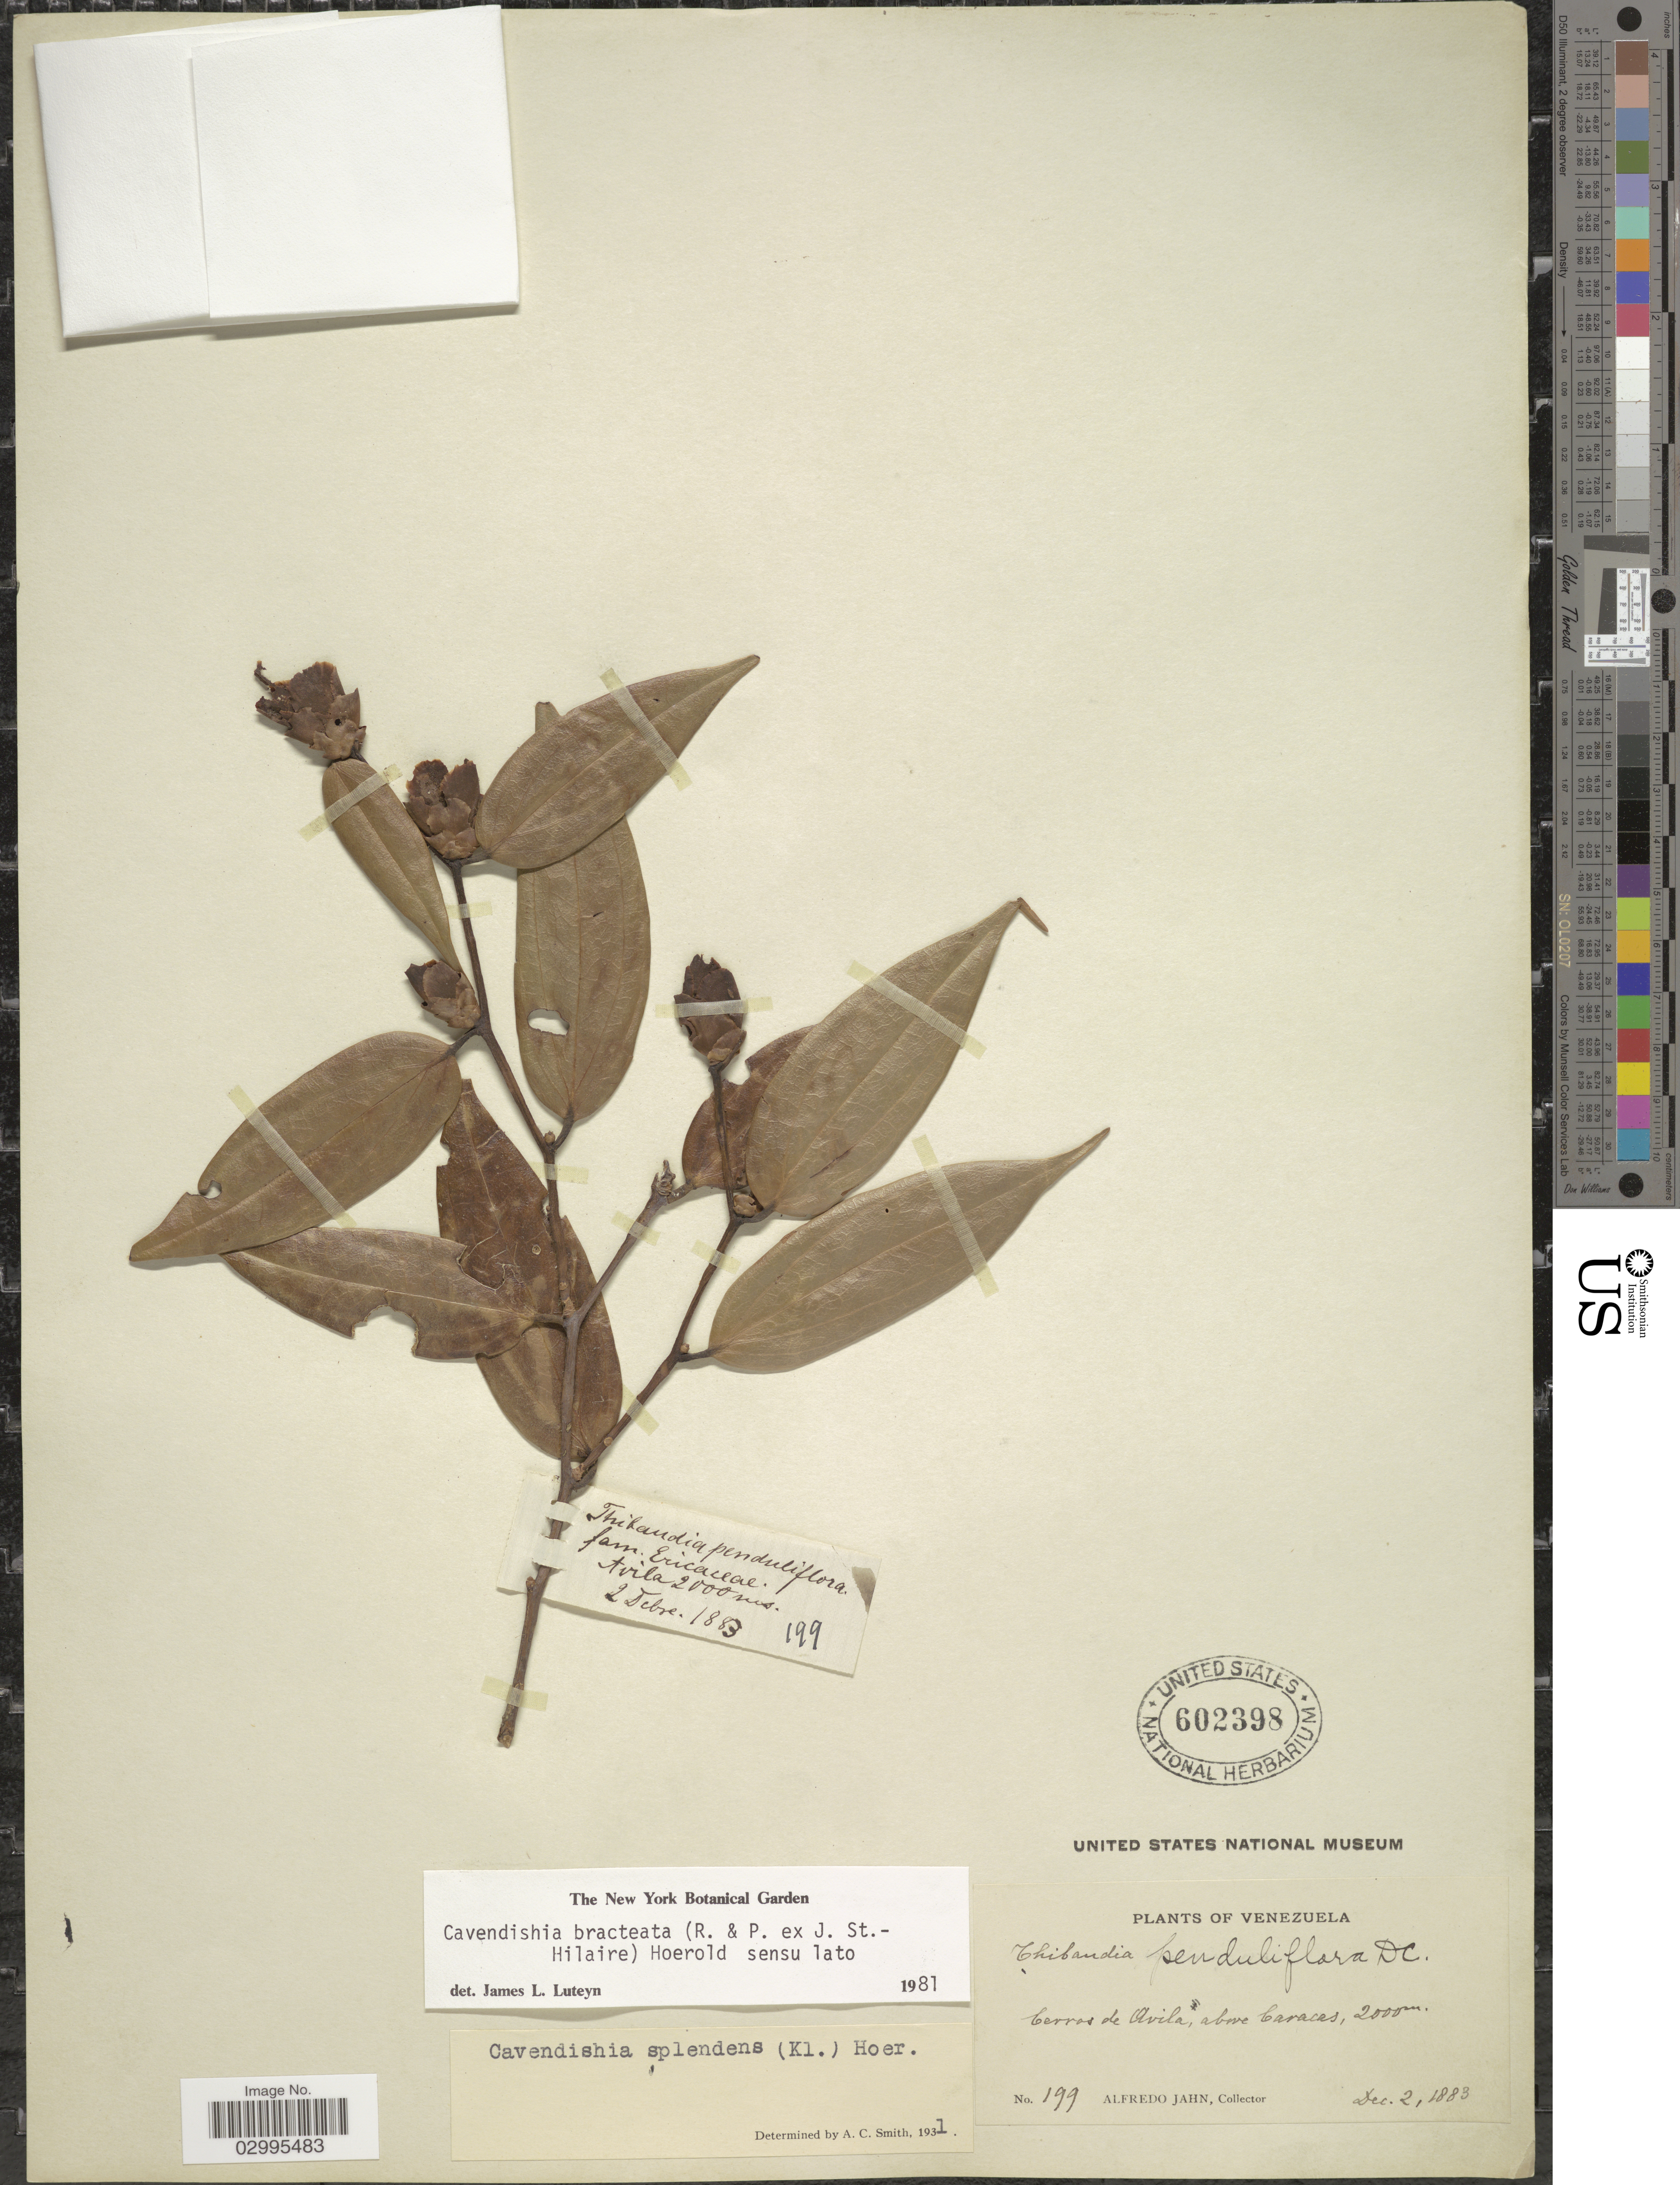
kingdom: Plantae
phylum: Tracheophyta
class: Magnoliopsida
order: Ericales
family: Ericaceae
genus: Cavendishia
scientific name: Cavendishia bracteata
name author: (Ruiz & Pav. ex J. St.-Hil.) Hoerold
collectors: A. Jahn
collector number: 199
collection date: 1883-12-02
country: Venezuela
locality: Cerros de Avila, above Caracas.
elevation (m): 2000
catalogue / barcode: US 602398